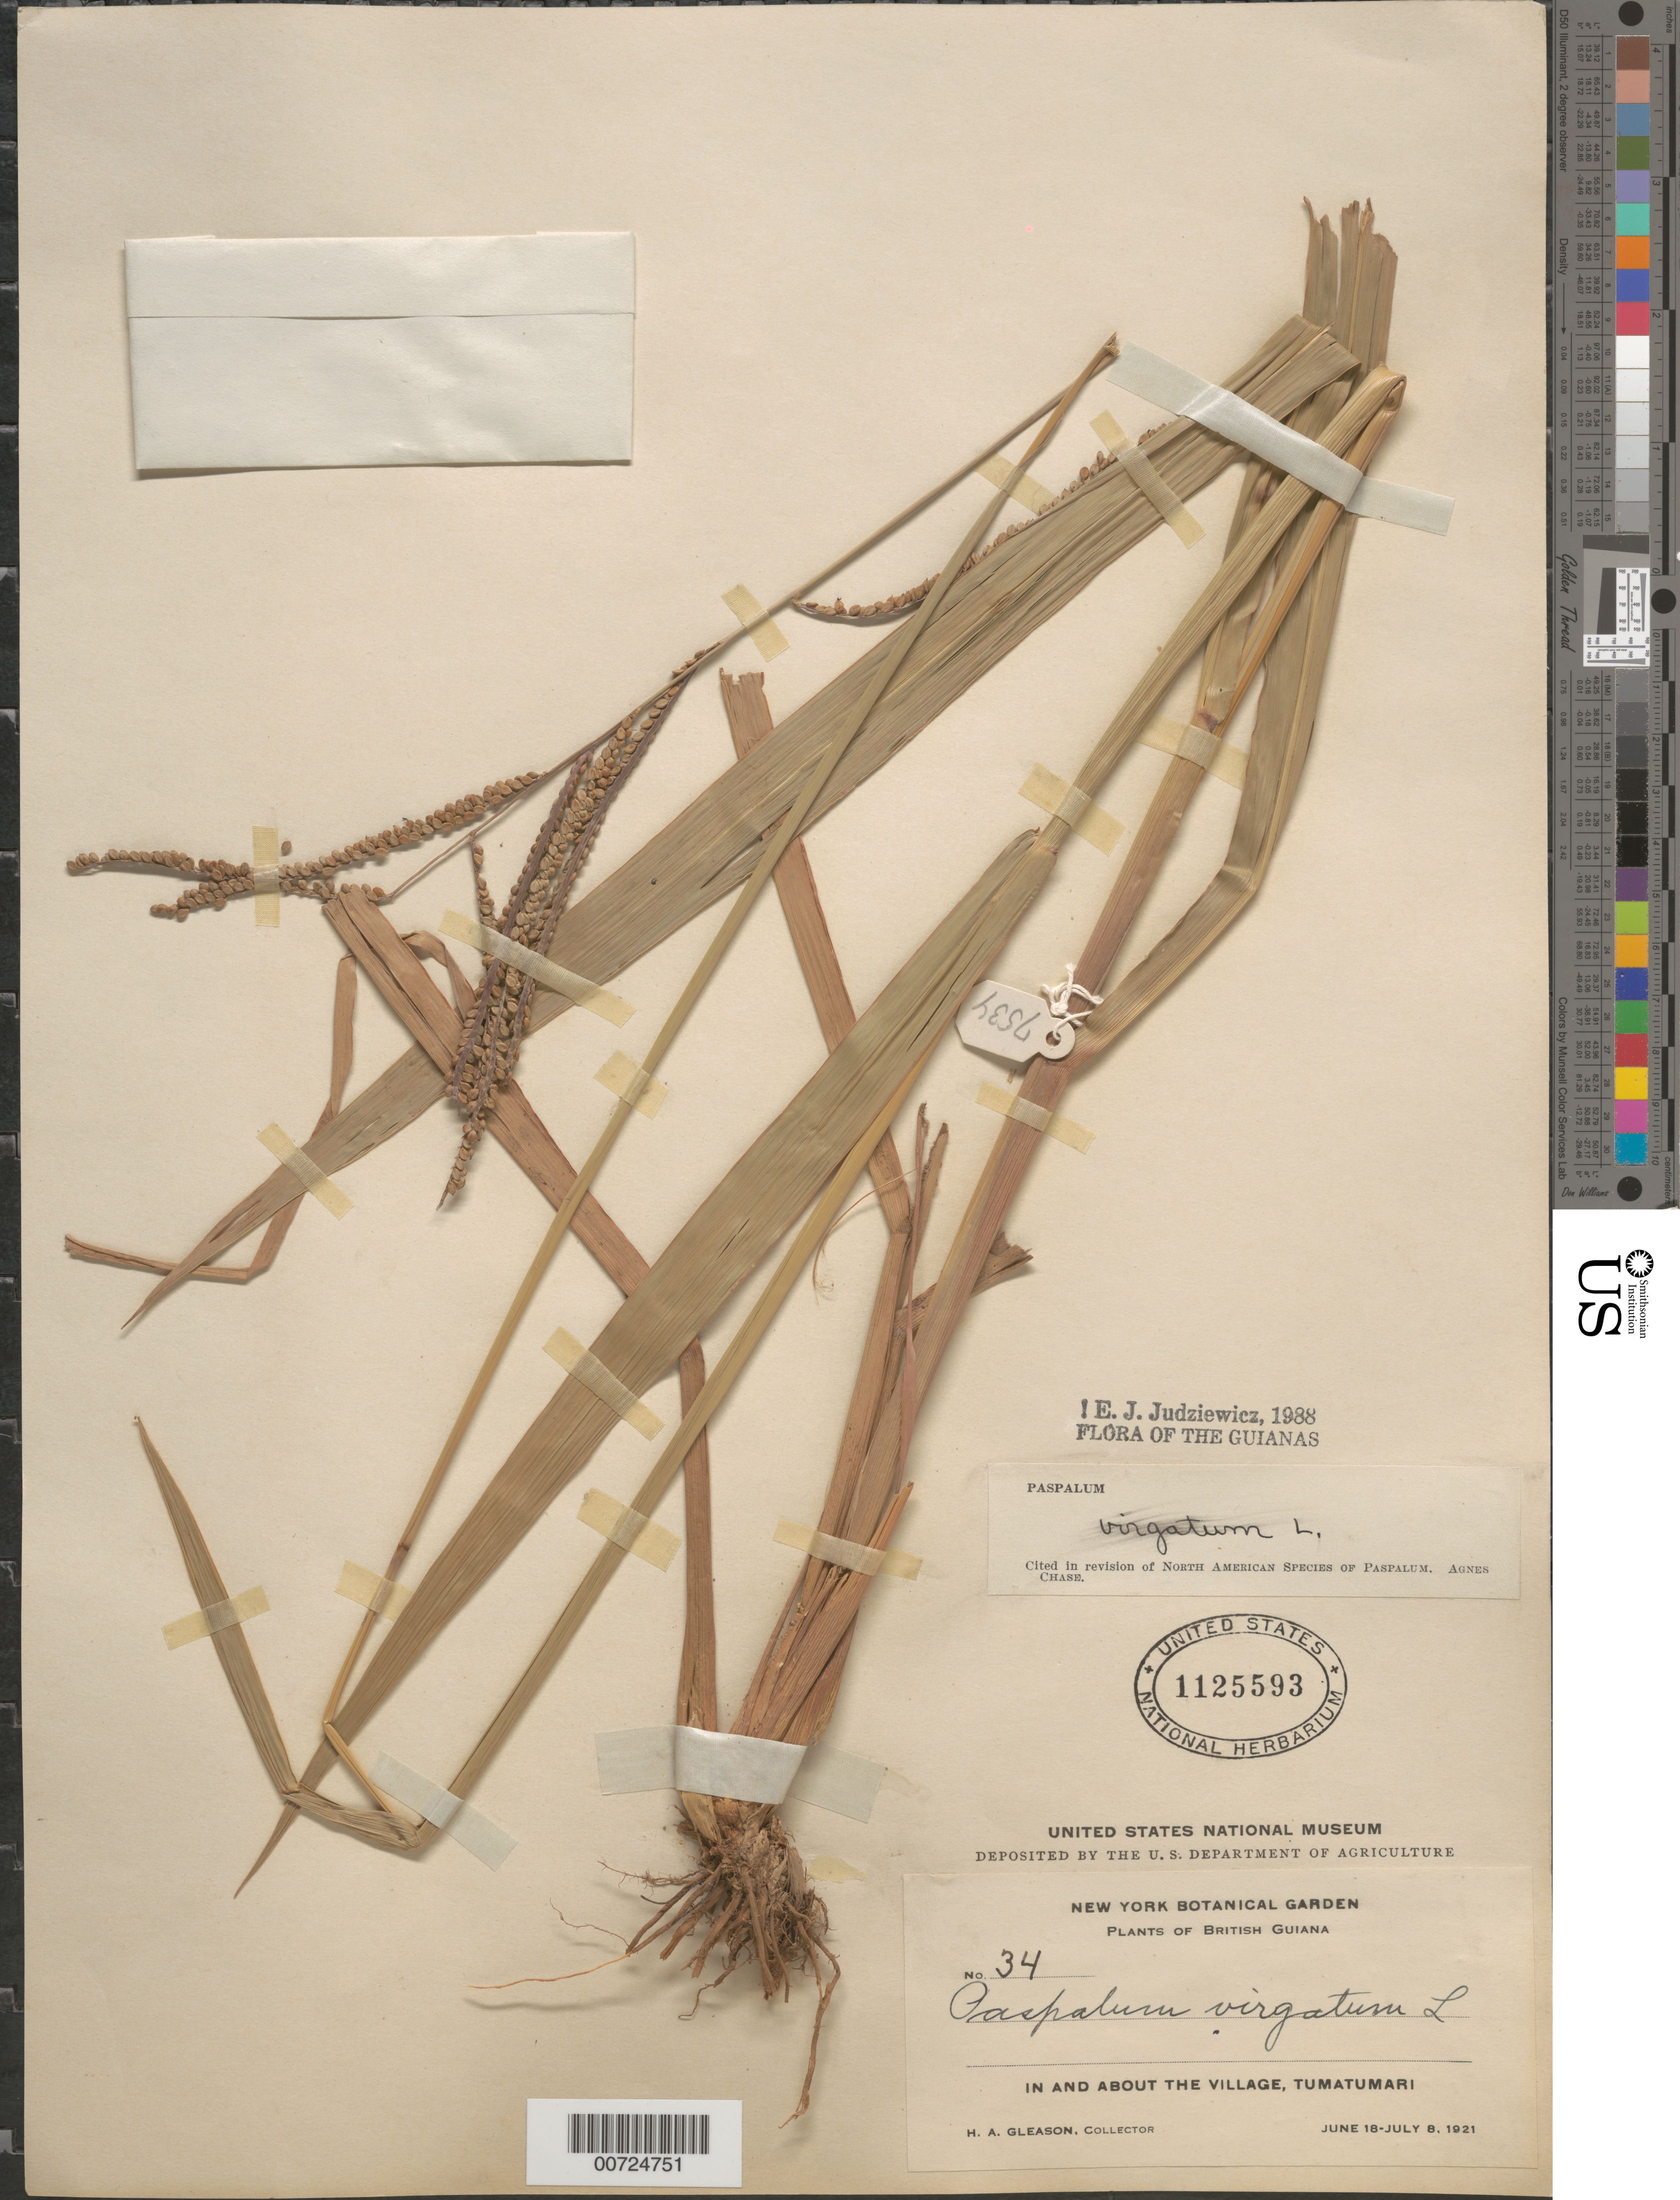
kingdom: Plantae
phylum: Tracheophyta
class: Liliopsida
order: Poales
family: Poaceae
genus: Paspalum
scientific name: Paspalum virgatum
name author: L.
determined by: Judziewicz, E. J.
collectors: H. A. Gleason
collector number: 34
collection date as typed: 18-Jun-21 to 8-Jul-21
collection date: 1921-06-18/1921-07-08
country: Guyana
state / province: Potaro-Siparuni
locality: Tumatumari Village, Potaro R.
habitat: In and about the village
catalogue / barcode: US 1125593